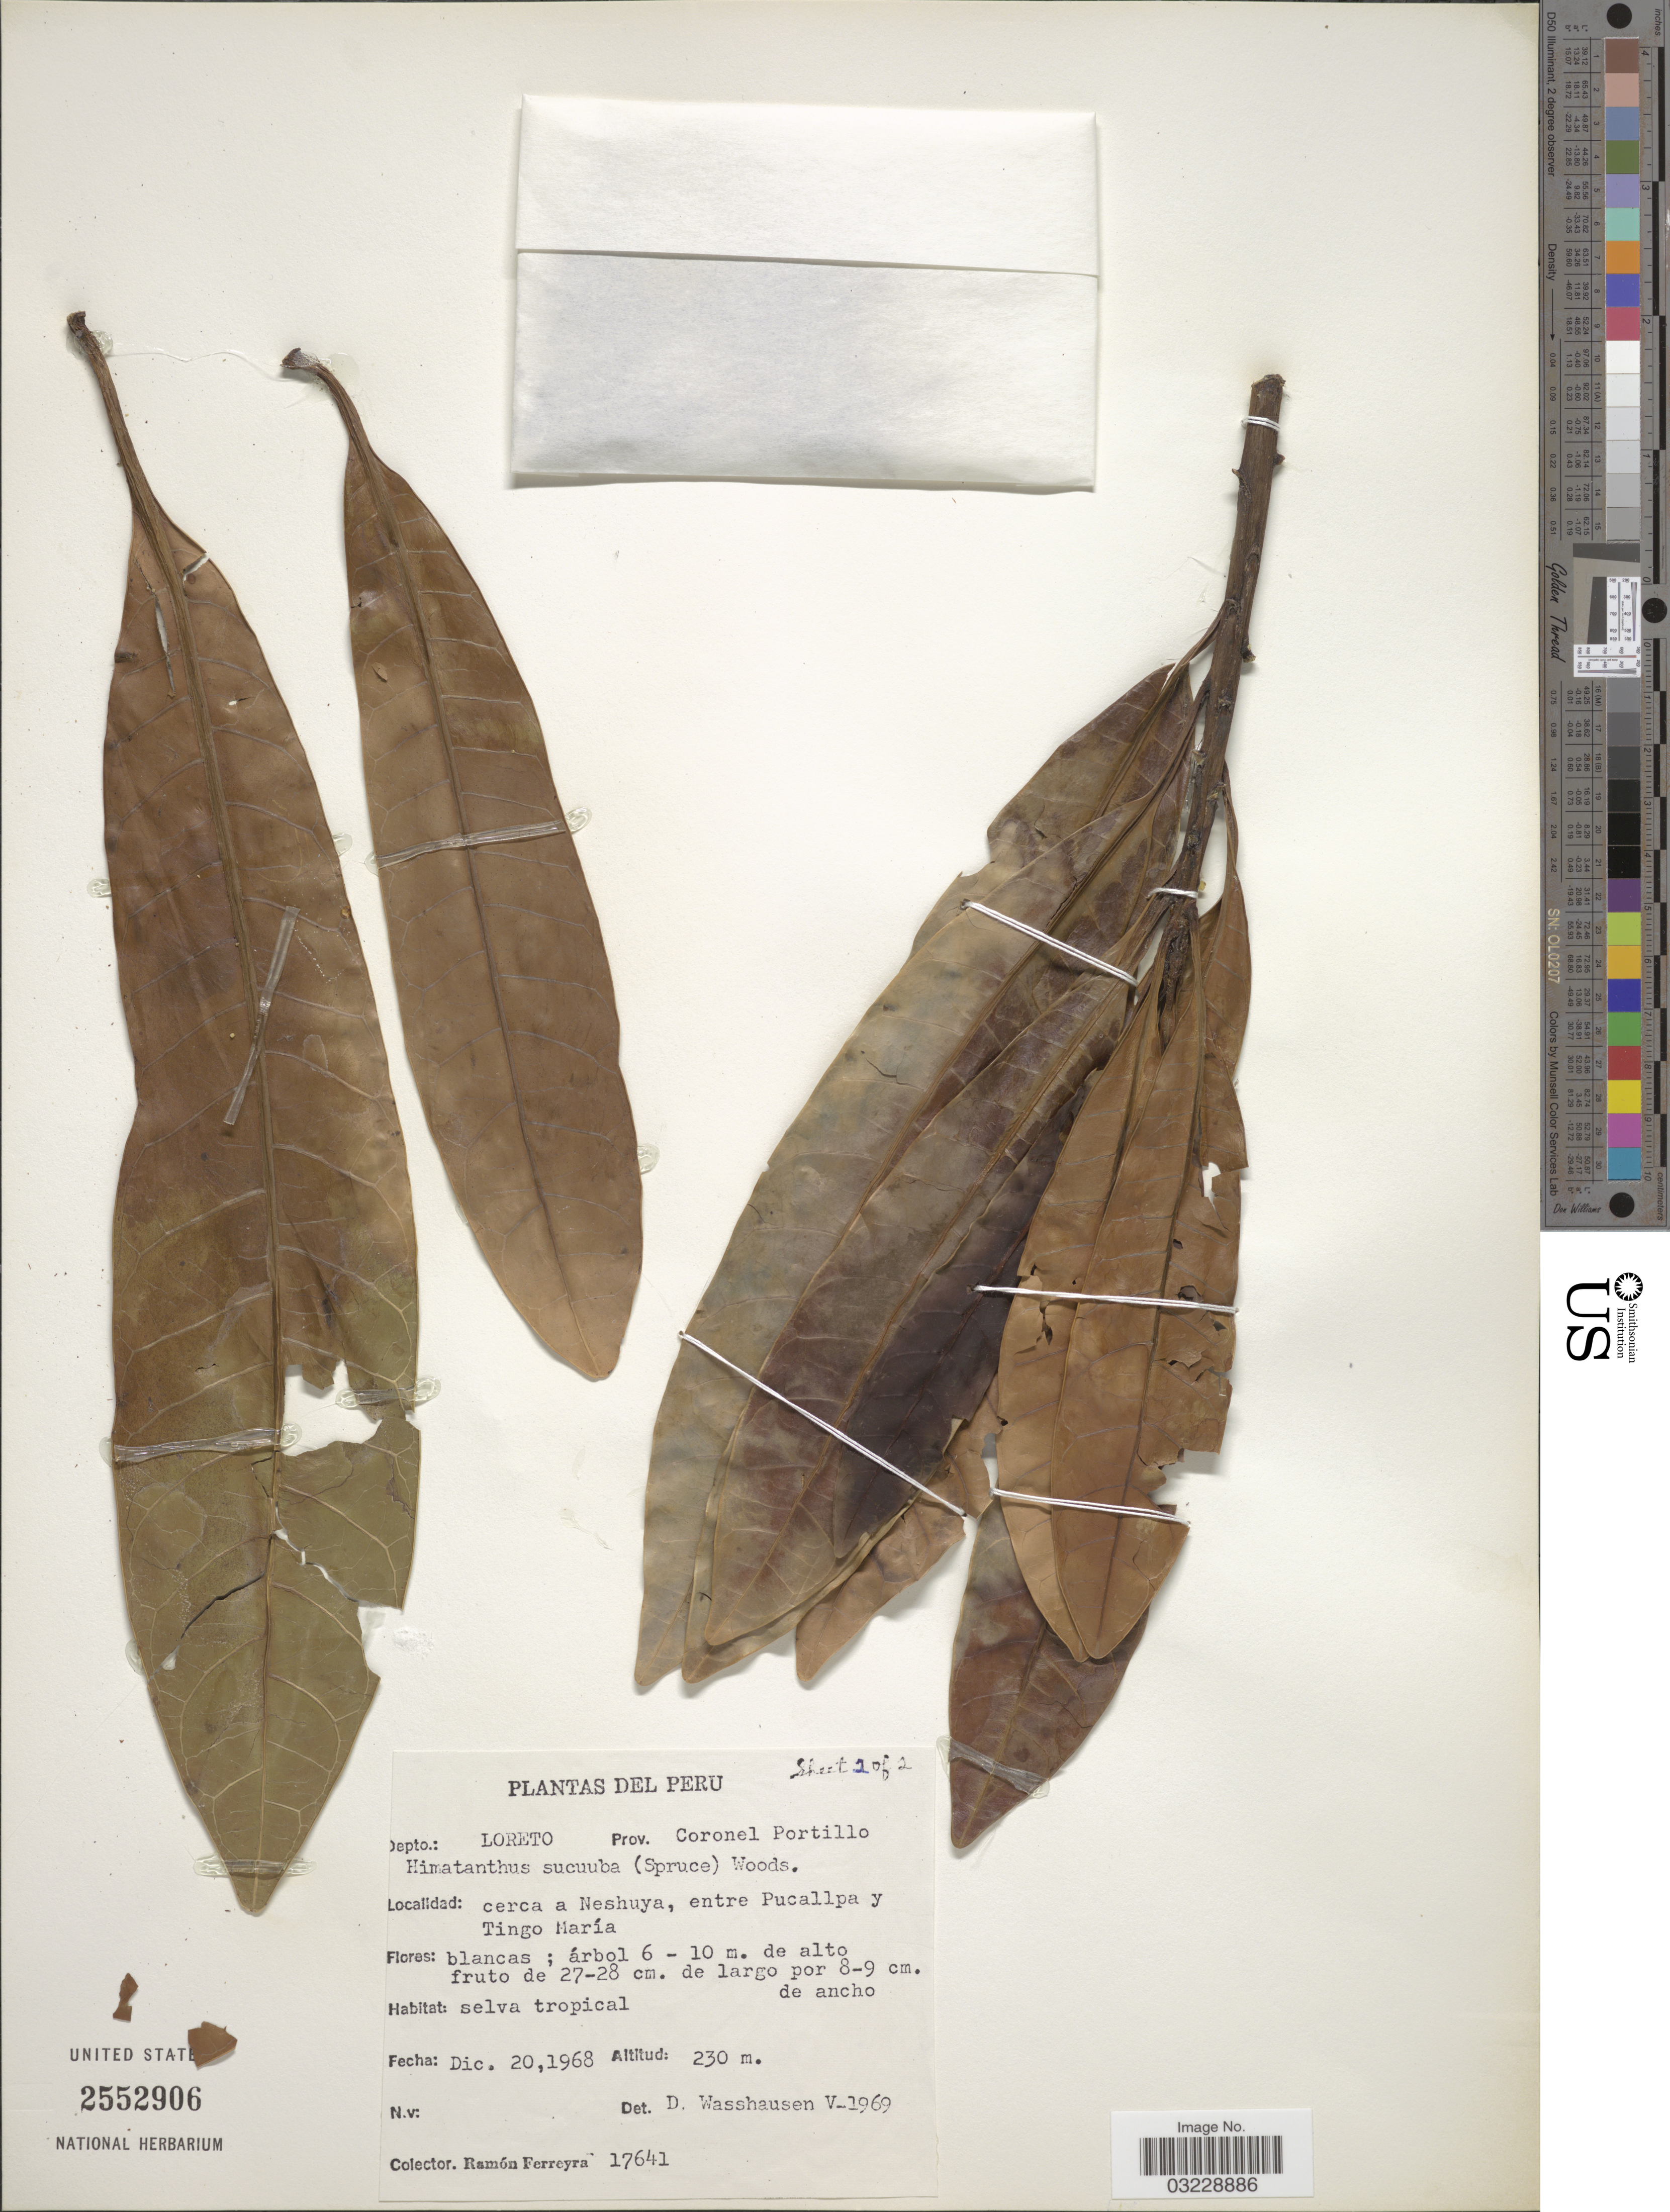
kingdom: Plantae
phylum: Tracheophyta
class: Magnoliopsida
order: Gentianales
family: Apocynaceae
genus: Himatanthus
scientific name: Himatanthus sucuuba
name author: (Spruce) Woodson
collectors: R. A. Ferreyra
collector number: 17641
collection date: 1968-12-20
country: Peru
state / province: Loreto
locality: Depto.: Loreto. Prov. Coronel Portillo. Cerca a Neshuya, entre Pucallpa y Tingo María.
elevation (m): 230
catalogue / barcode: US 2552906